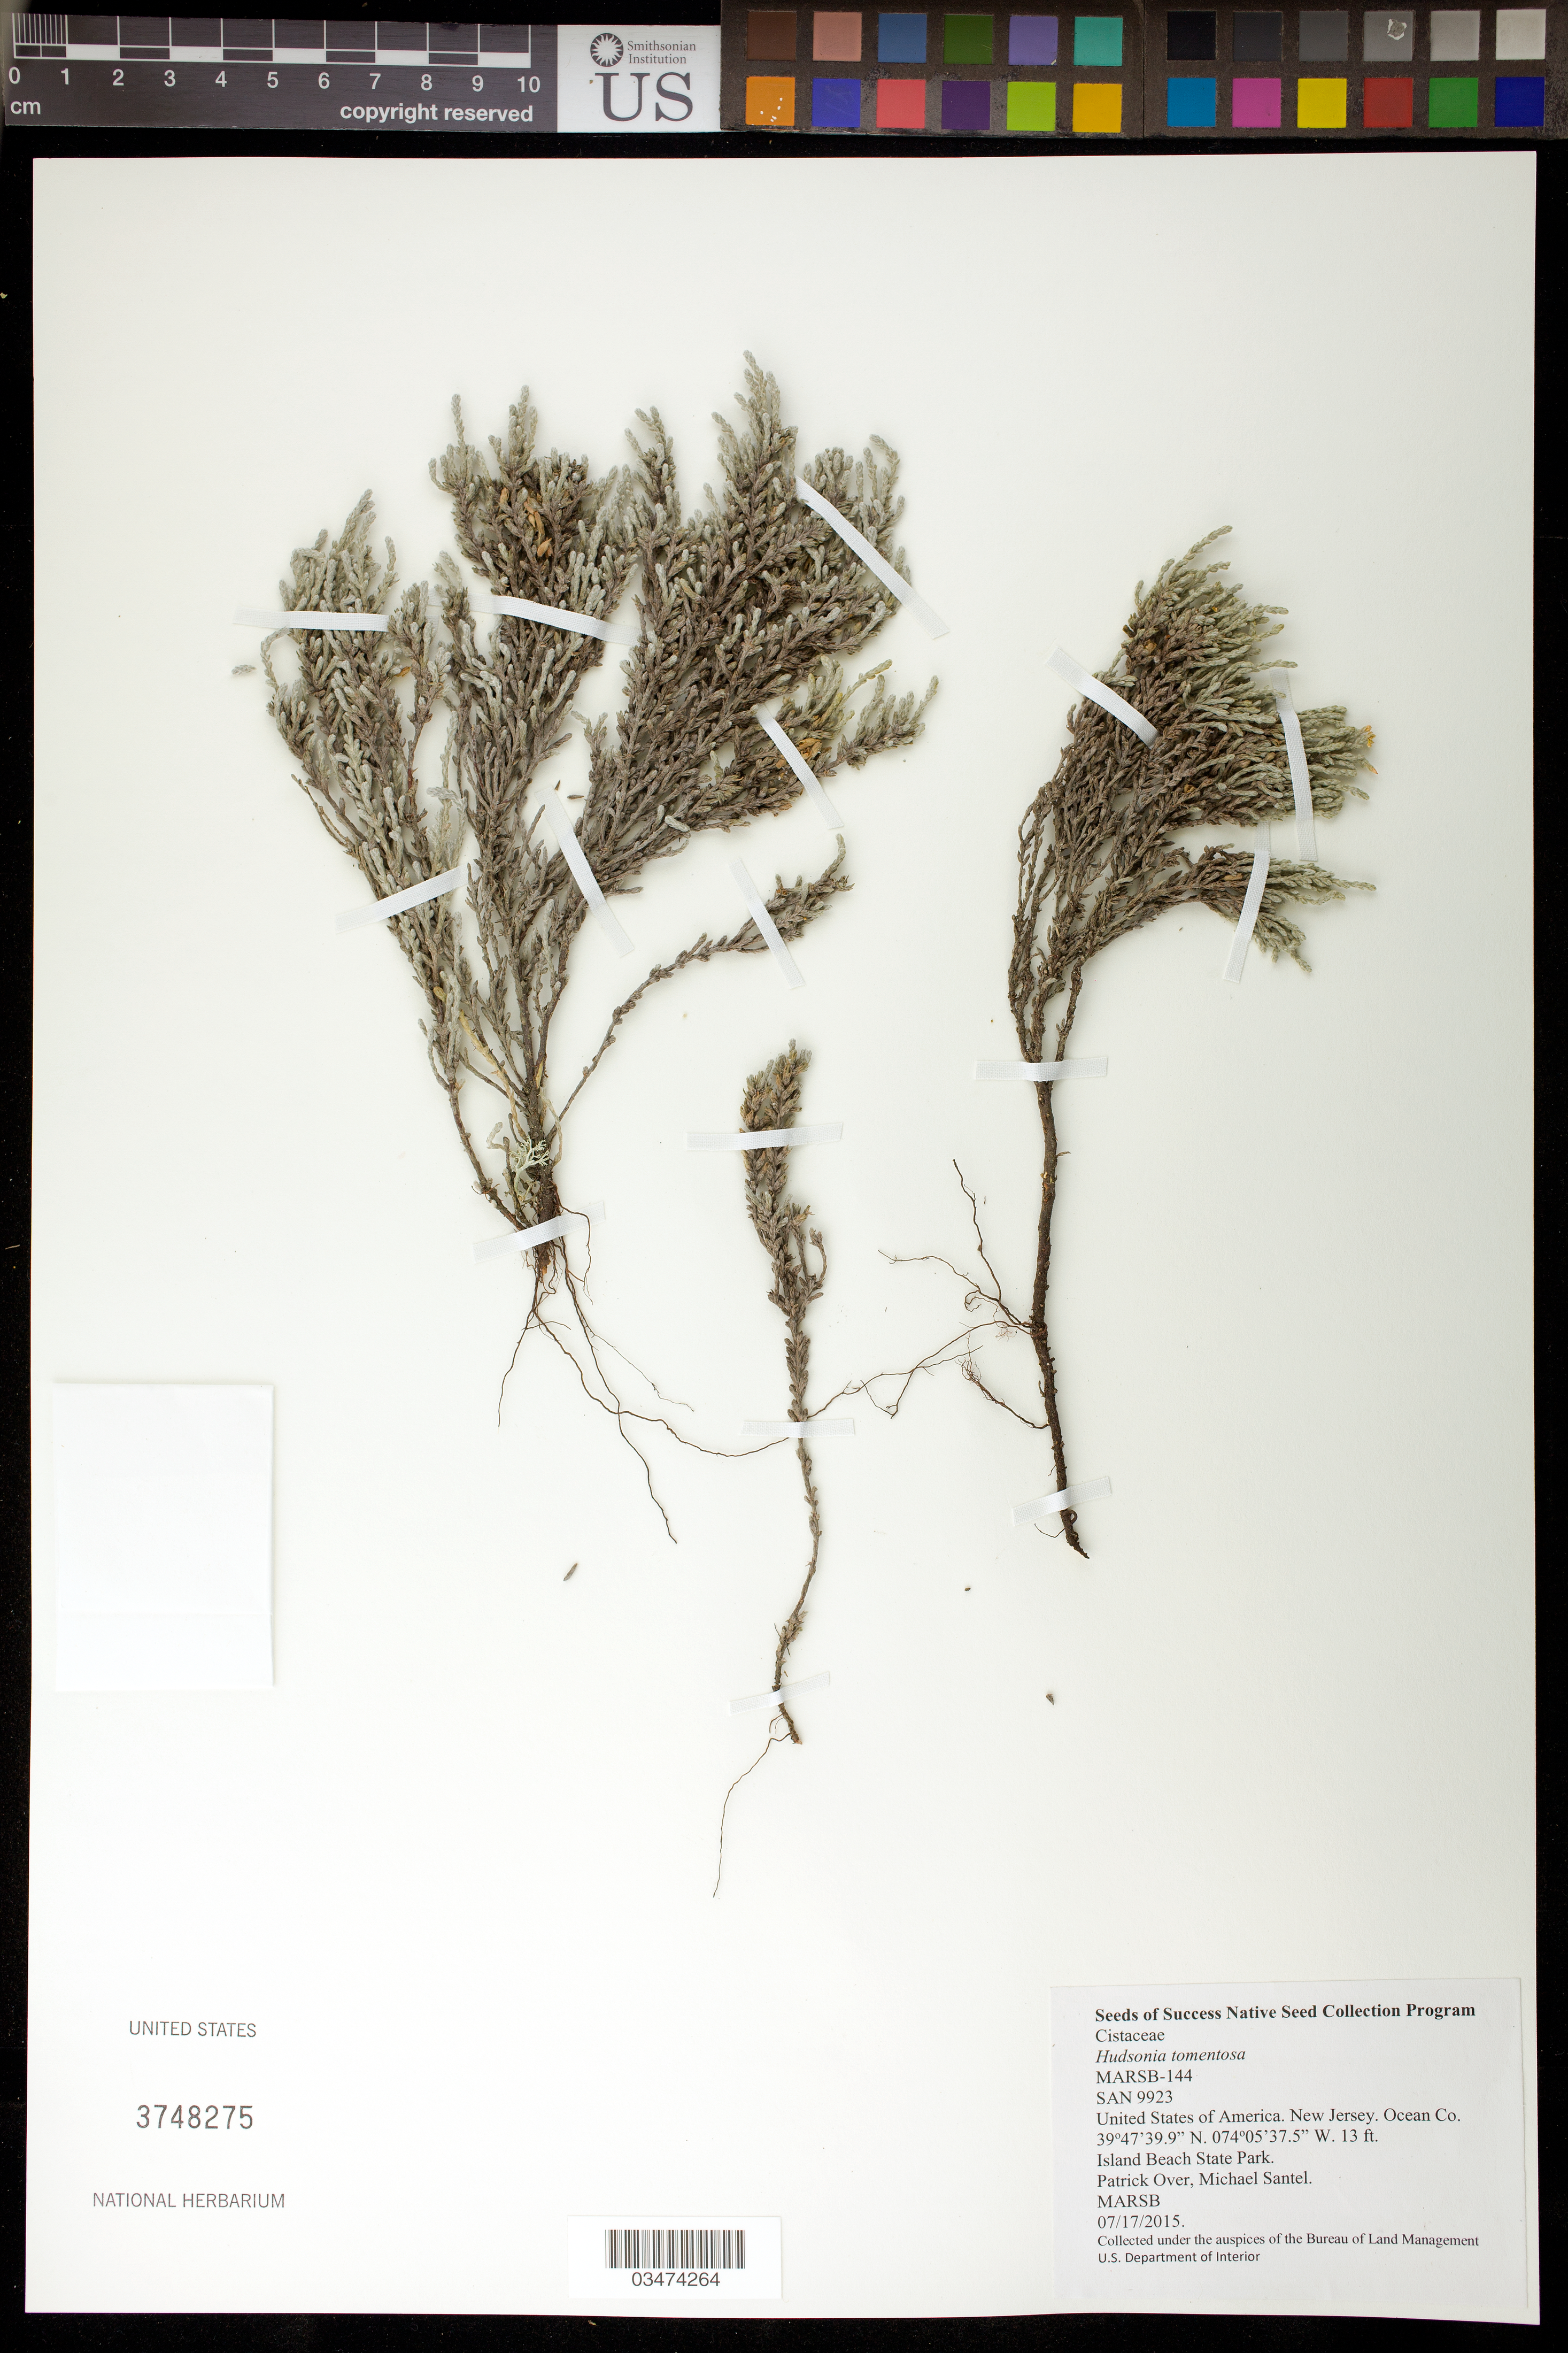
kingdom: Plantae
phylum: Tracheophyta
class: Magnoliopsida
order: Malvales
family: Cistaceae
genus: Hudsonia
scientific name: Hudsonia tomentosa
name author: Nutt.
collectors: P. Over & M. Santel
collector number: MARSB-144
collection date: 2015-07-17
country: United States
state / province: New Jersey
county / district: Ocean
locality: Island Beach State Park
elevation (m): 4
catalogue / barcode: US 3748275